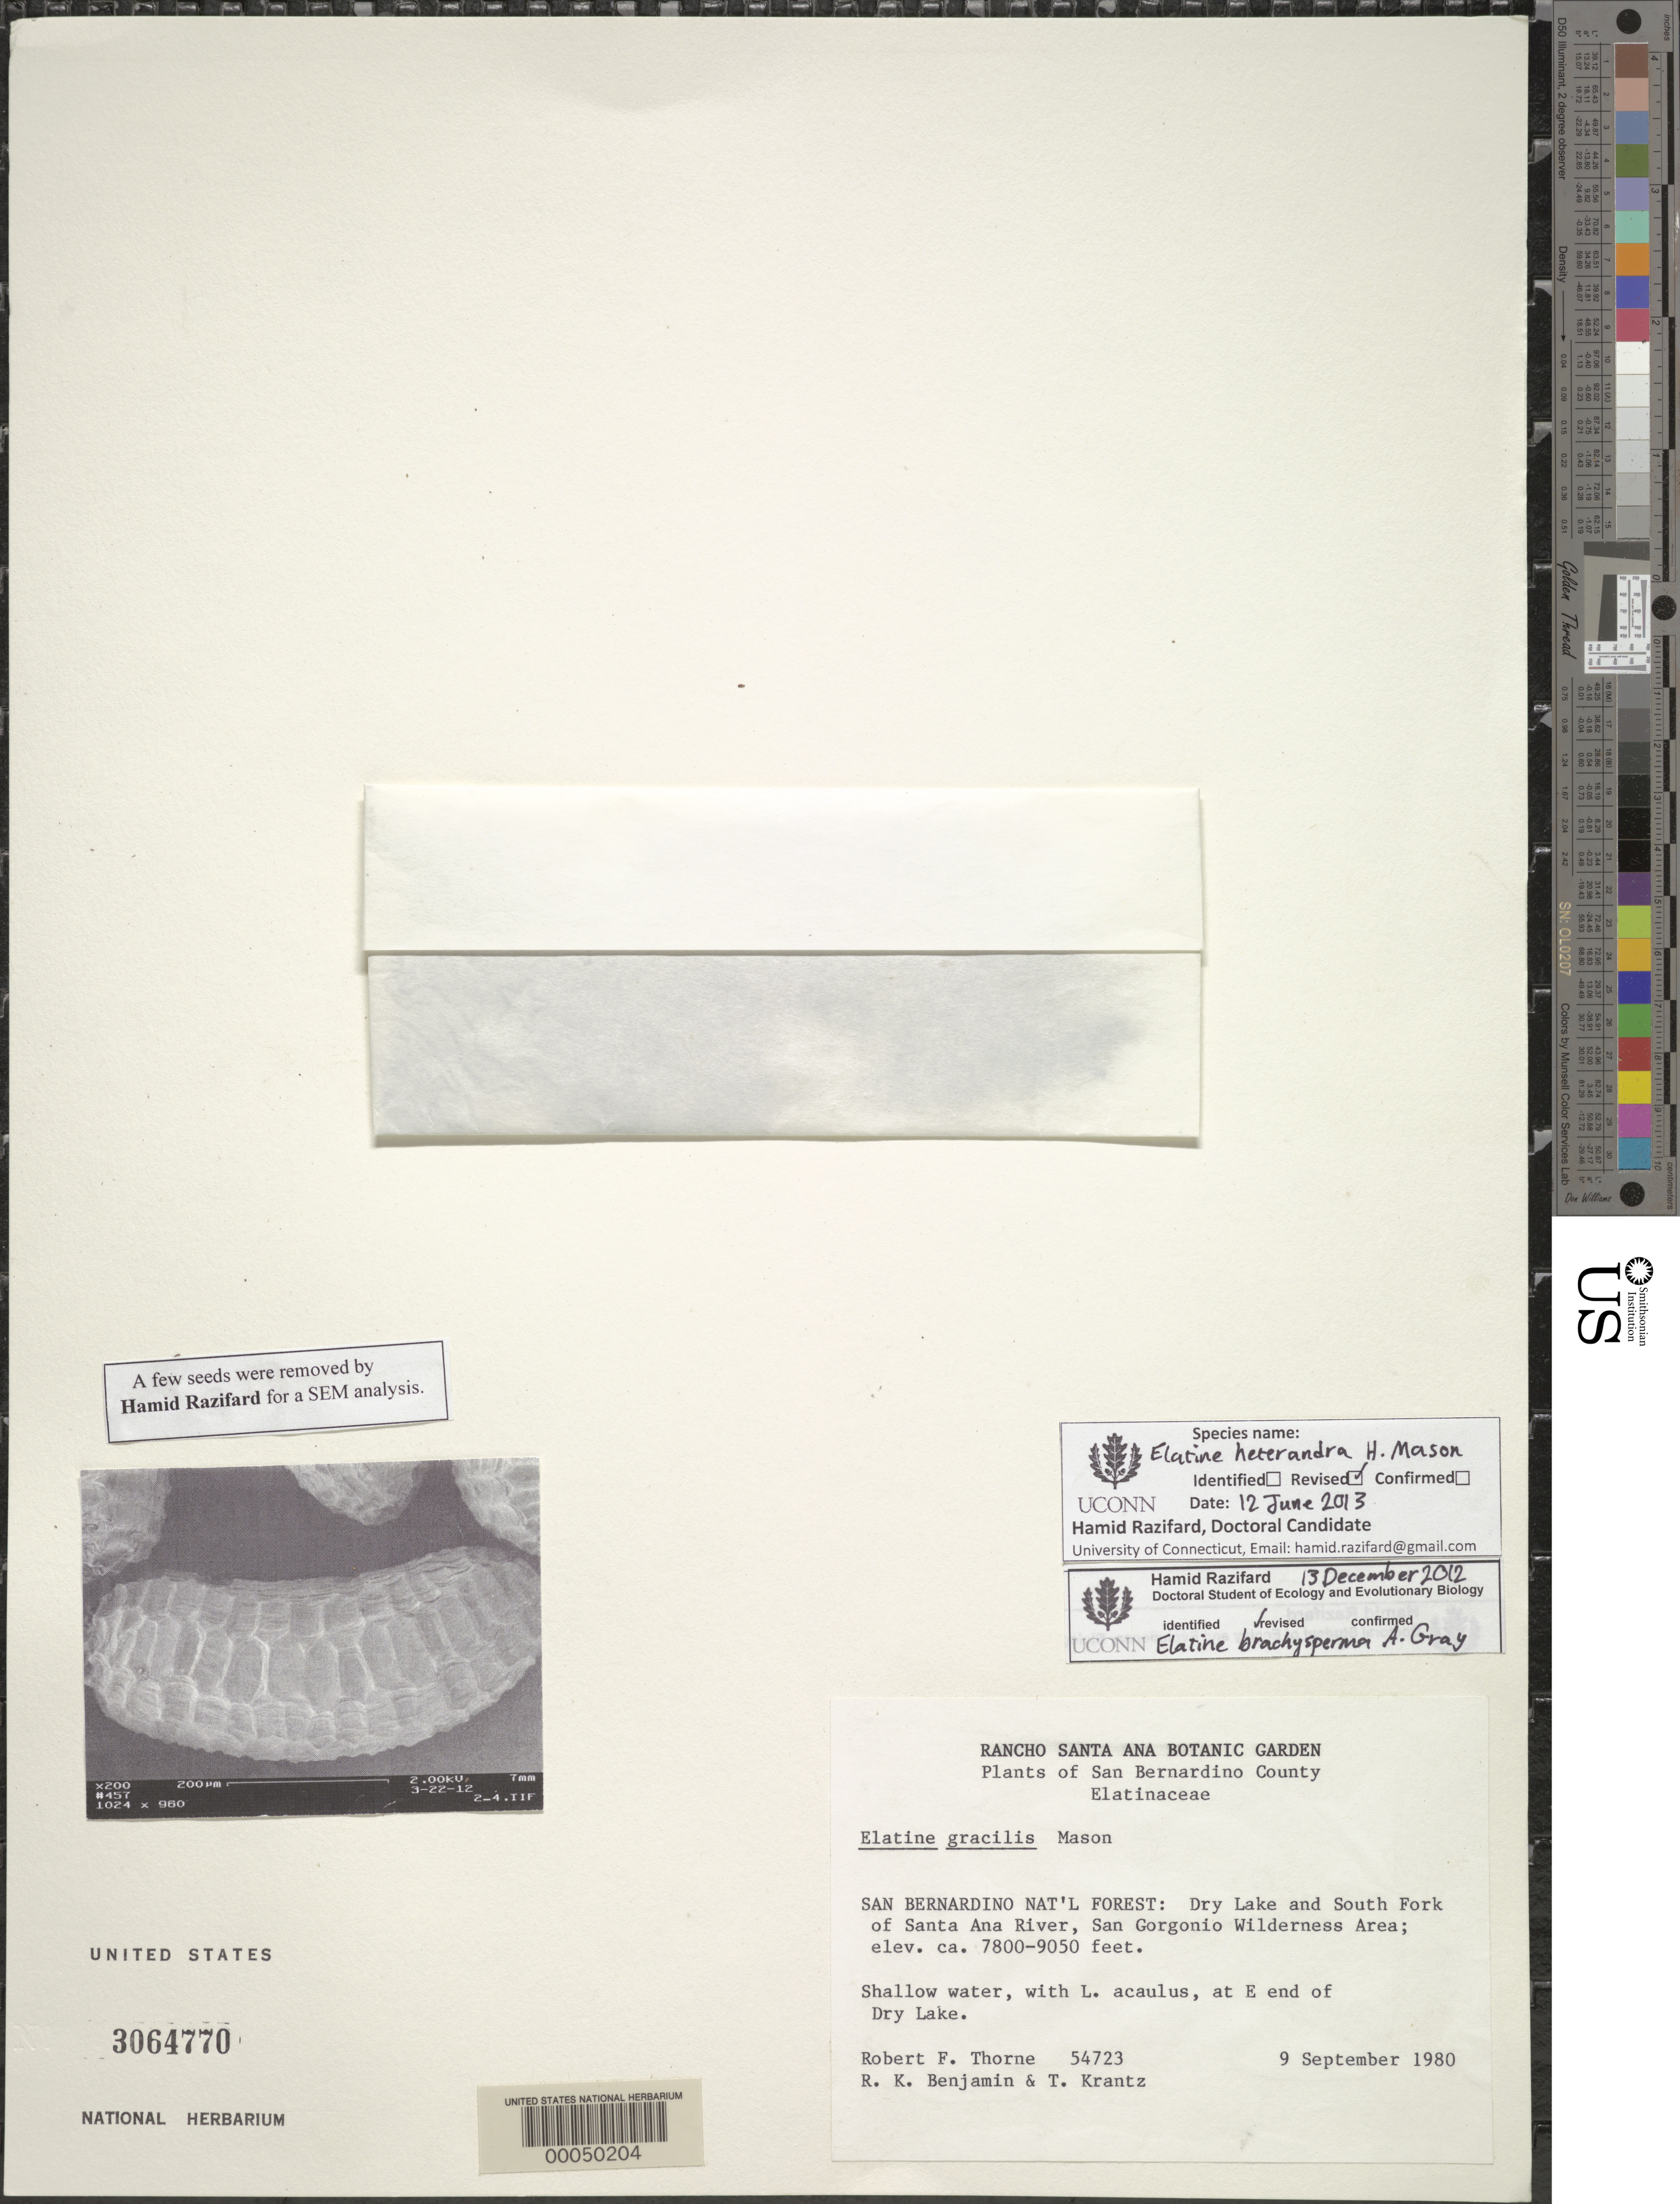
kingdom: Plantae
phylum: Tracheophyta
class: Magnoliopsida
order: Malpighiales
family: Elatinaceae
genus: Elatine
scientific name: Elatine heterandra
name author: H. Mason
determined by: Razifard, Hamid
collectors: R. F. Thorne, R. Benjamin & T. Krantz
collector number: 54723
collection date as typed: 09 Sep 1980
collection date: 1980-09-09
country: United States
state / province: California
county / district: San Bernardino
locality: San bernandino national forest, s fork of sant river, san gorgonio wilderness area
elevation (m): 2377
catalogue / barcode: US 3064770